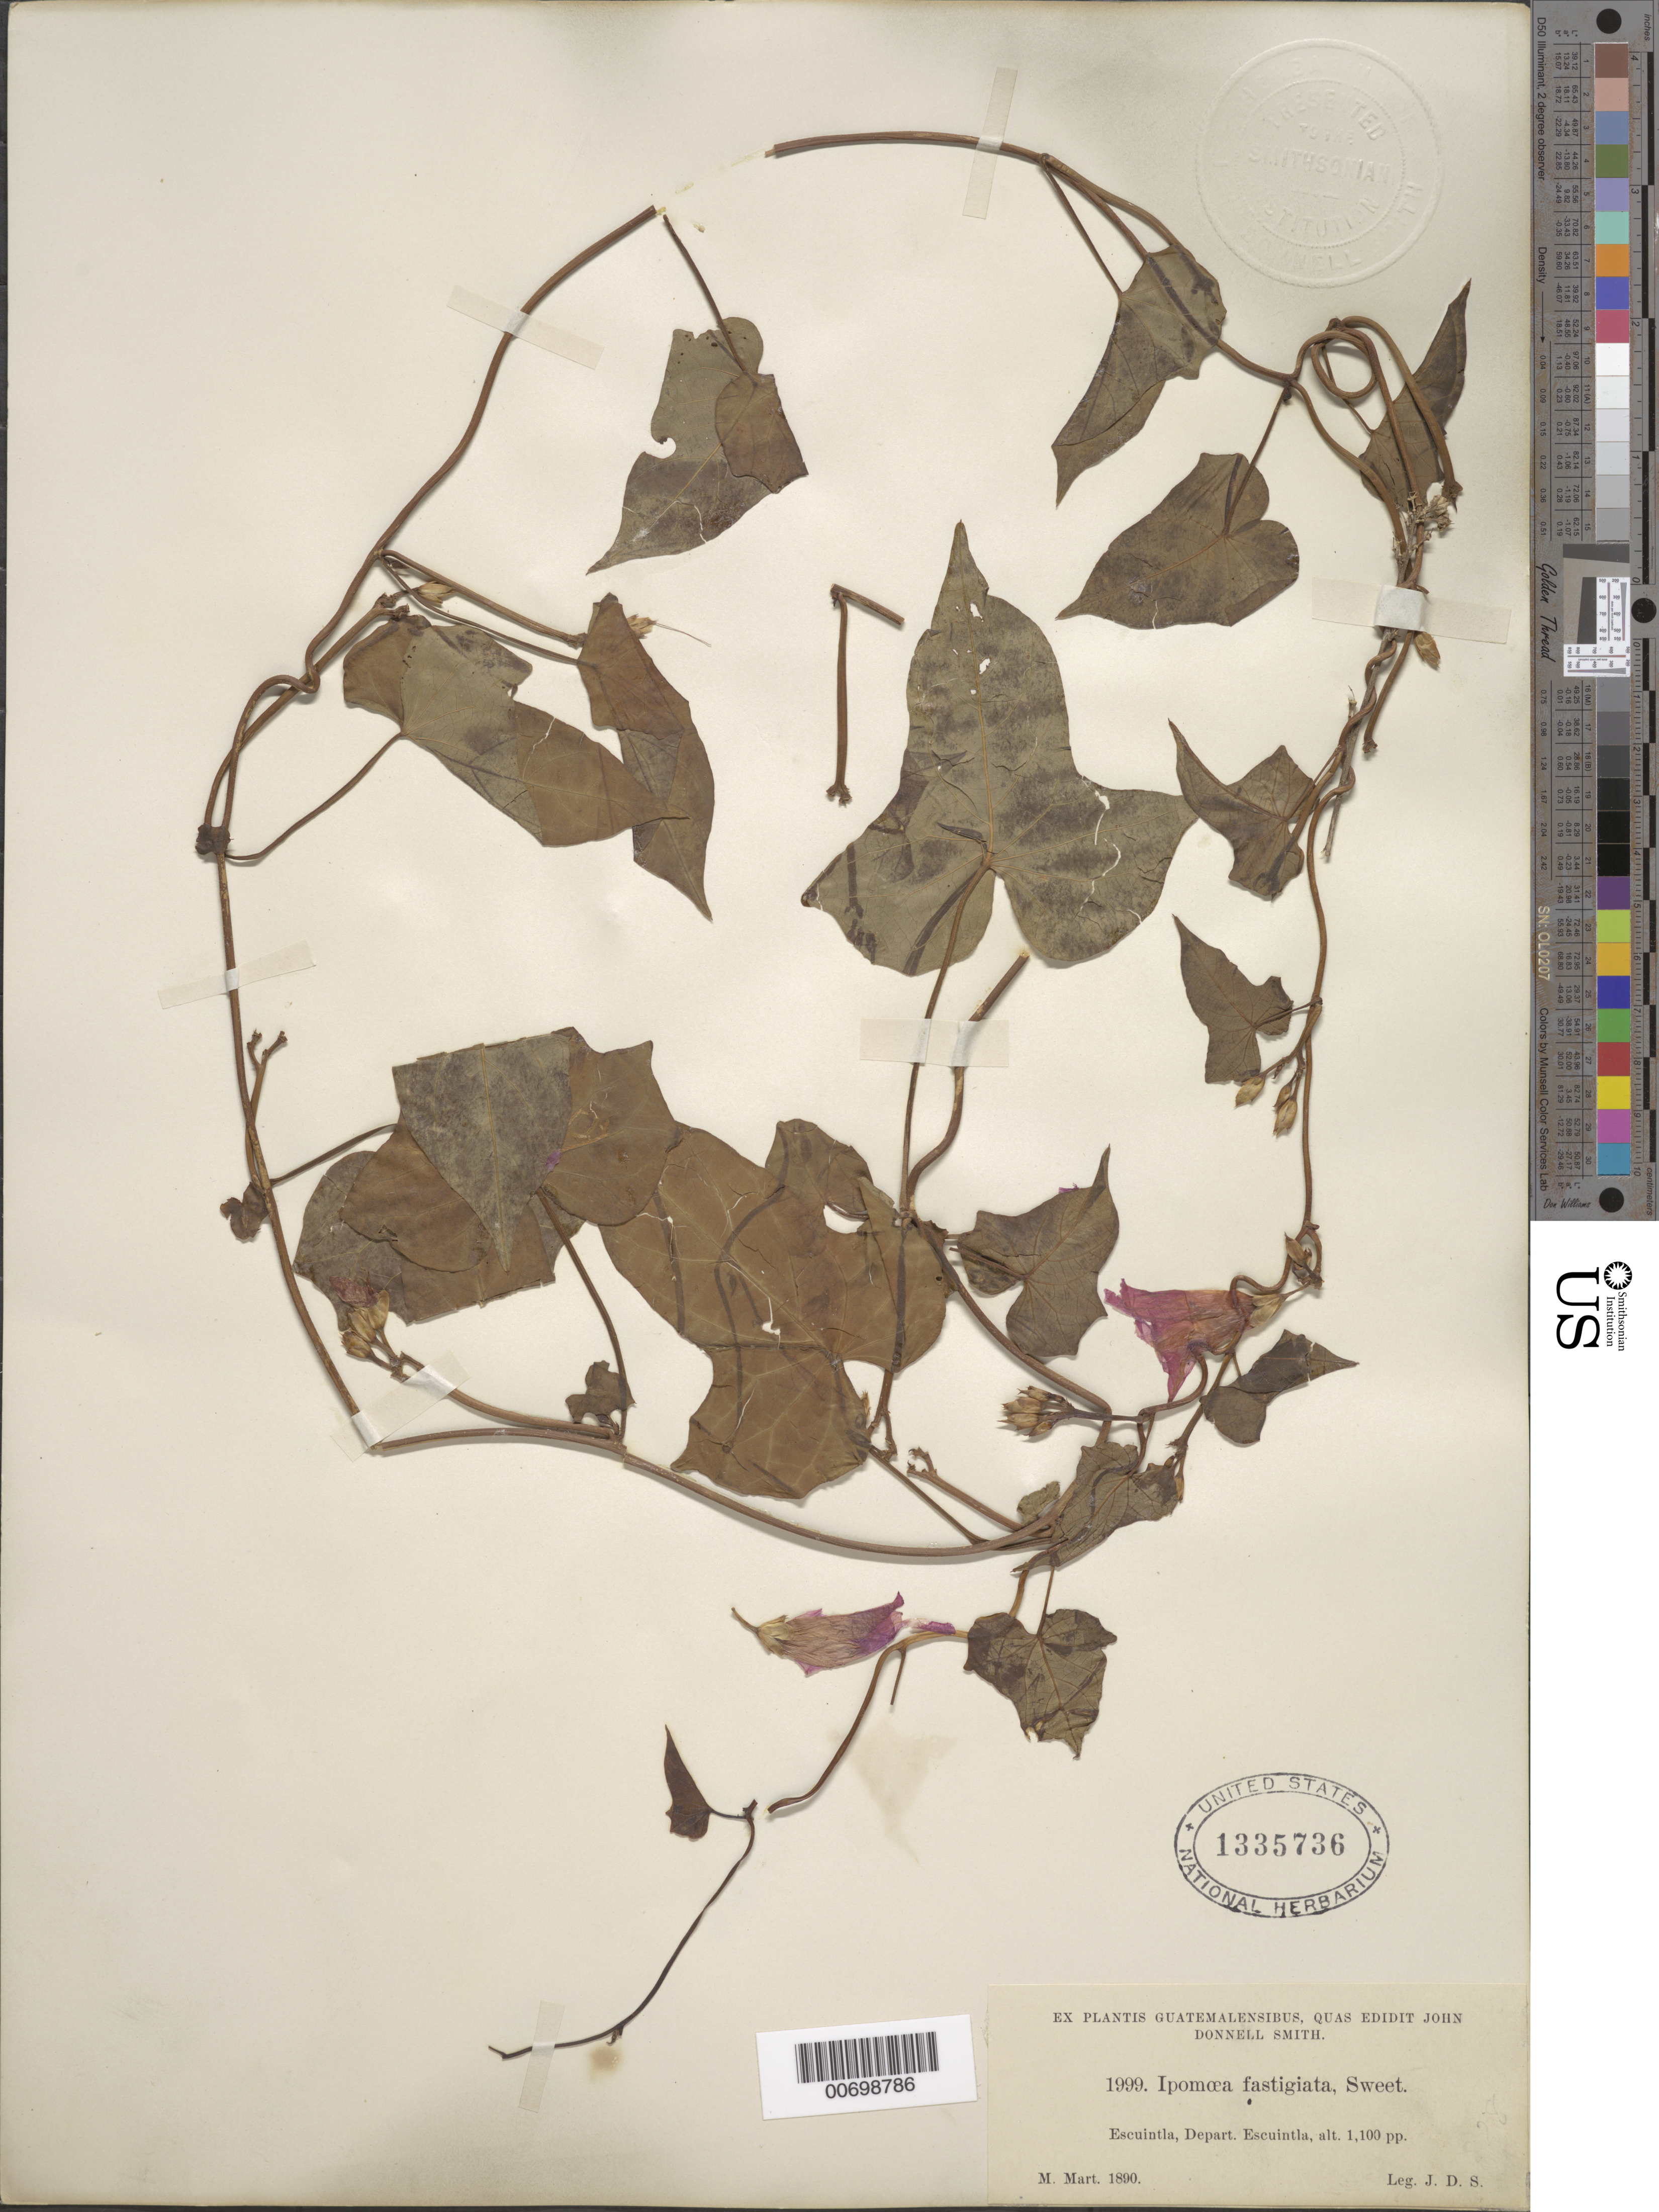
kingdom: Plantae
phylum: Tracheophyta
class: Magnoliopsida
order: Solanales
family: Convolvulaceae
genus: Ipomoea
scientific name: Ipomoea trifida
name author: (Kunth) G. Don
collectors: E. T. Heyde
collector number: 1999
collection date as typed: Mar 1890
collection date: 1890-03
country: Guatemala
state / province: Escuintla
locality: Escuintla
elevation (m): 335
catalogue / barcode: US 1335736